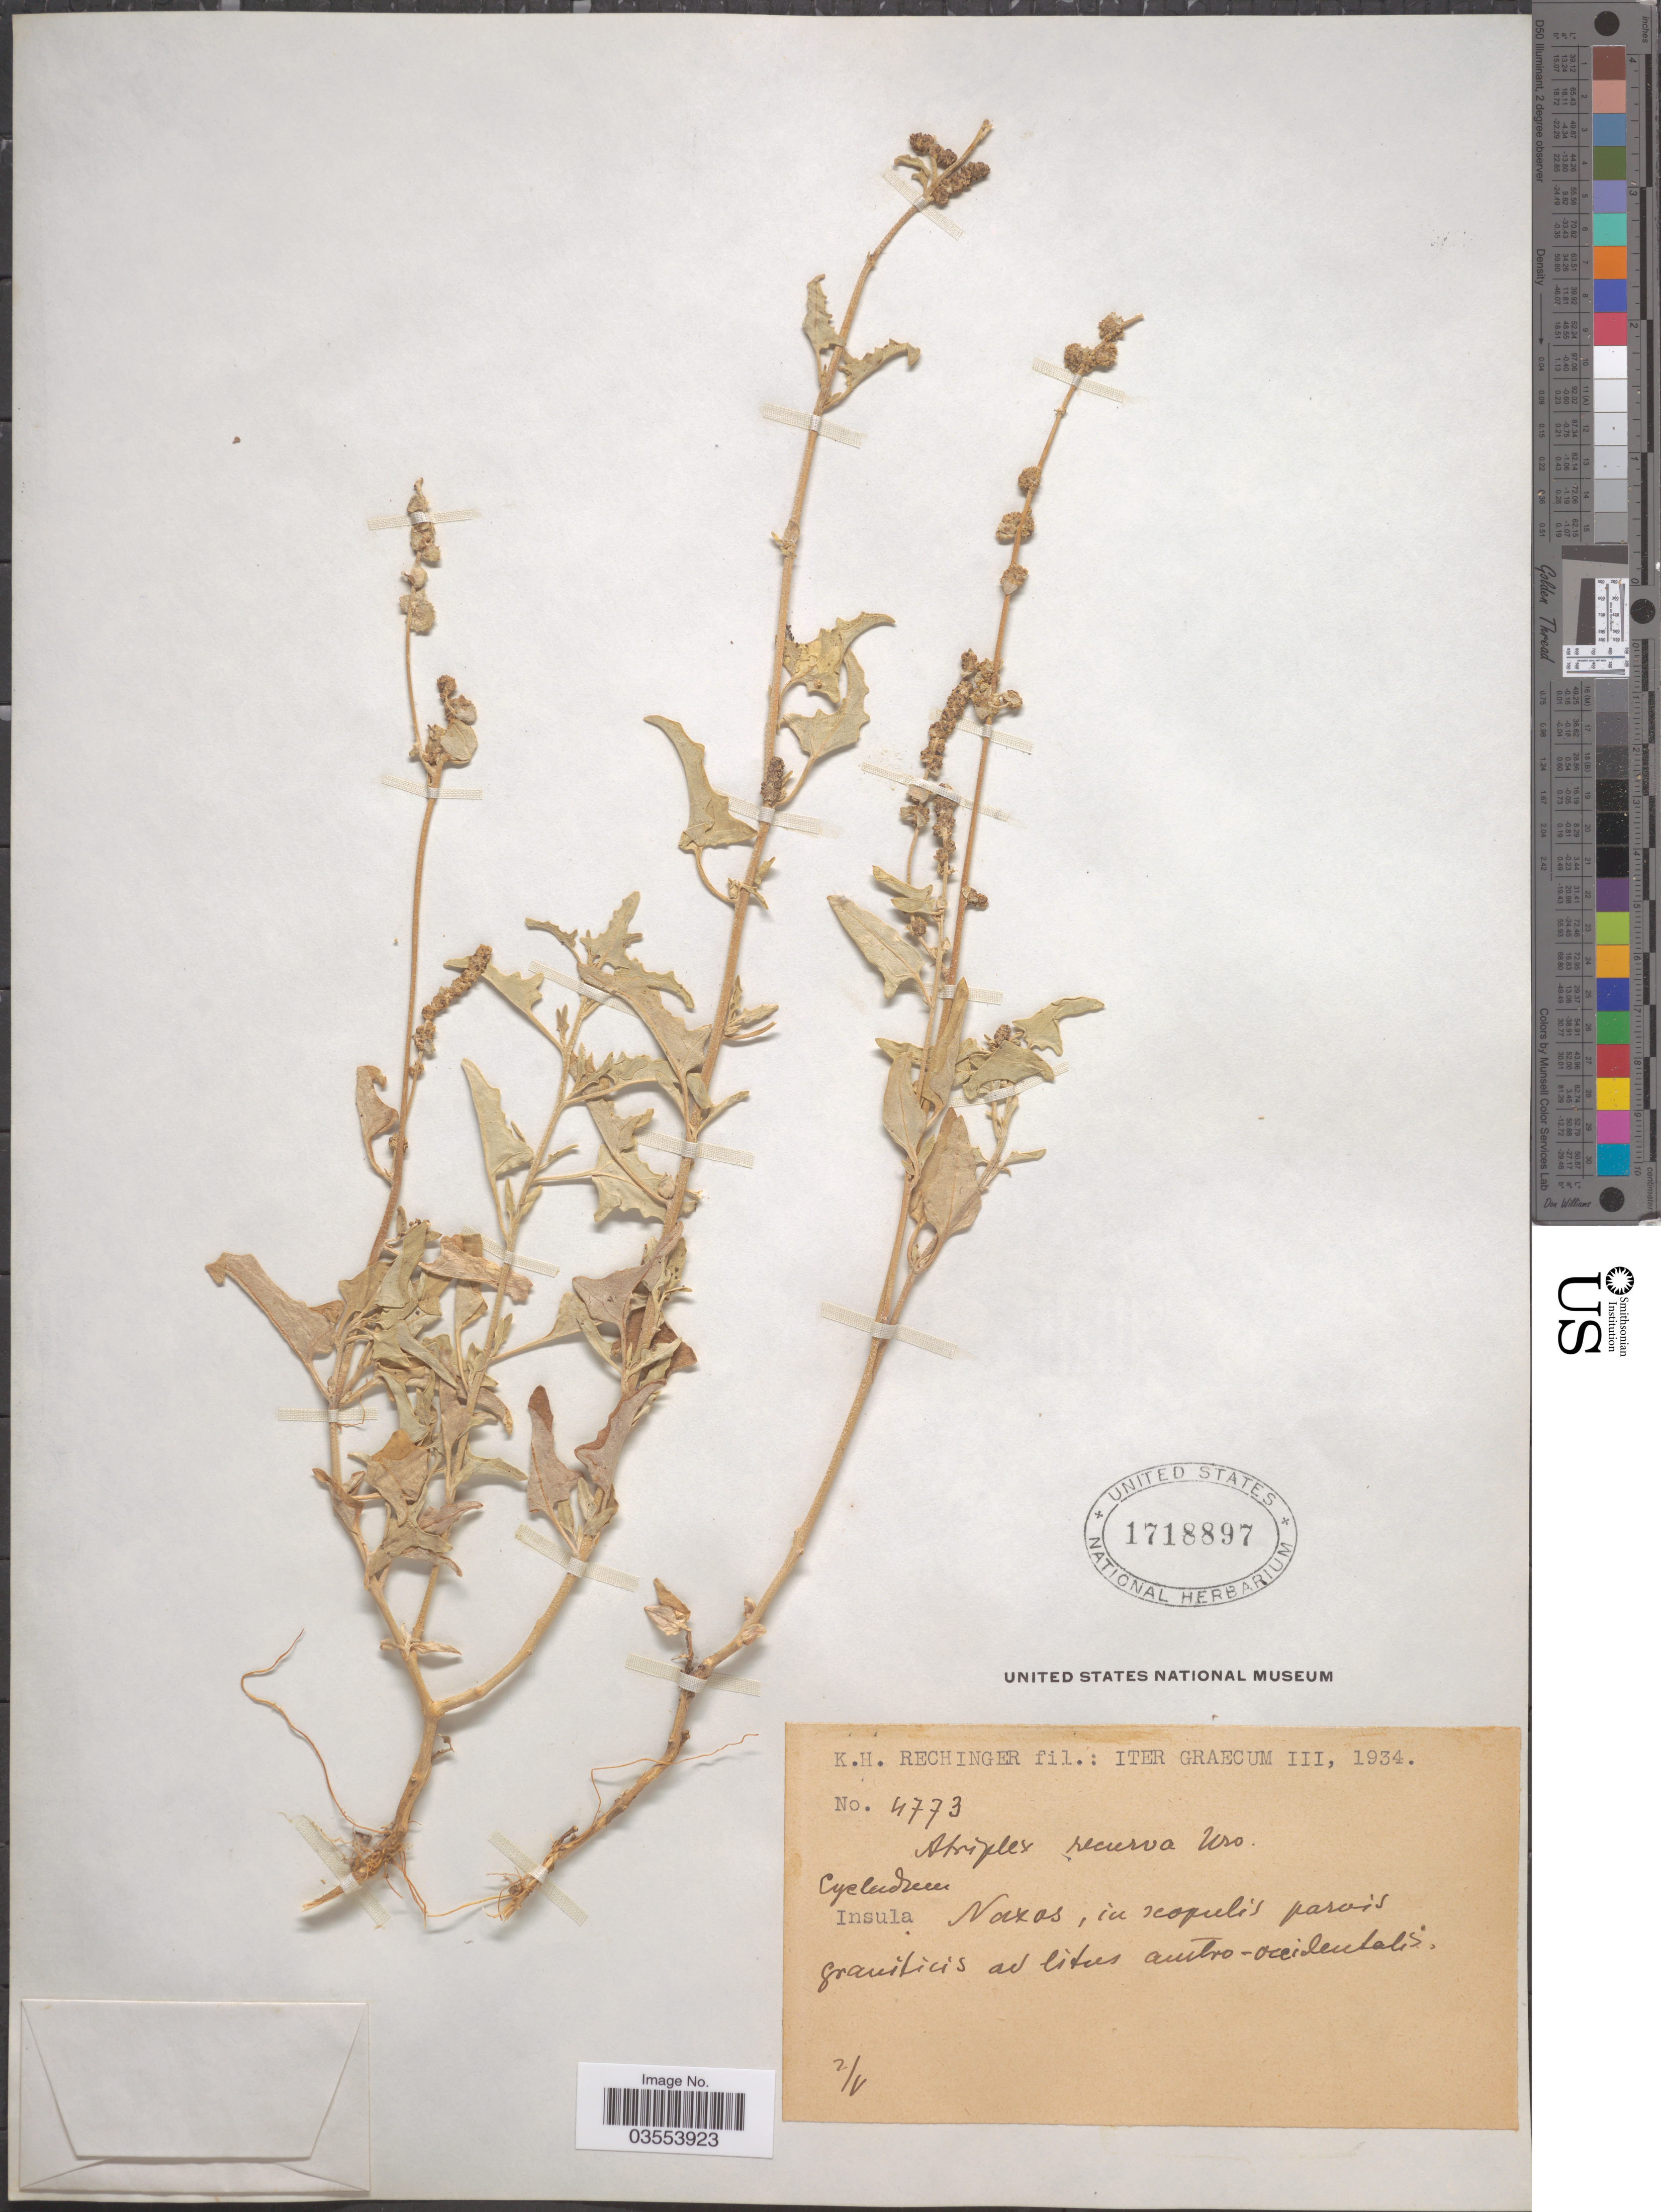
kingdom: Plantae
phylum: Tracheophyta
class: Magnoliopsida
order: Caryophyllales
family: Amaranthaceae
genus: Atriplex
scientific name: Atriplex recurva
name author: d'Urv.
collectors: K. H. Rechinger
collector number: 4773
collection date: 1934-05-02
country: Greece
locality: Iter Graecum. Cyclacum. Insula Naxos, in scopulis parvis graniticis ad litus austro-occidentalis.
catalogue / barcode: US 1718897